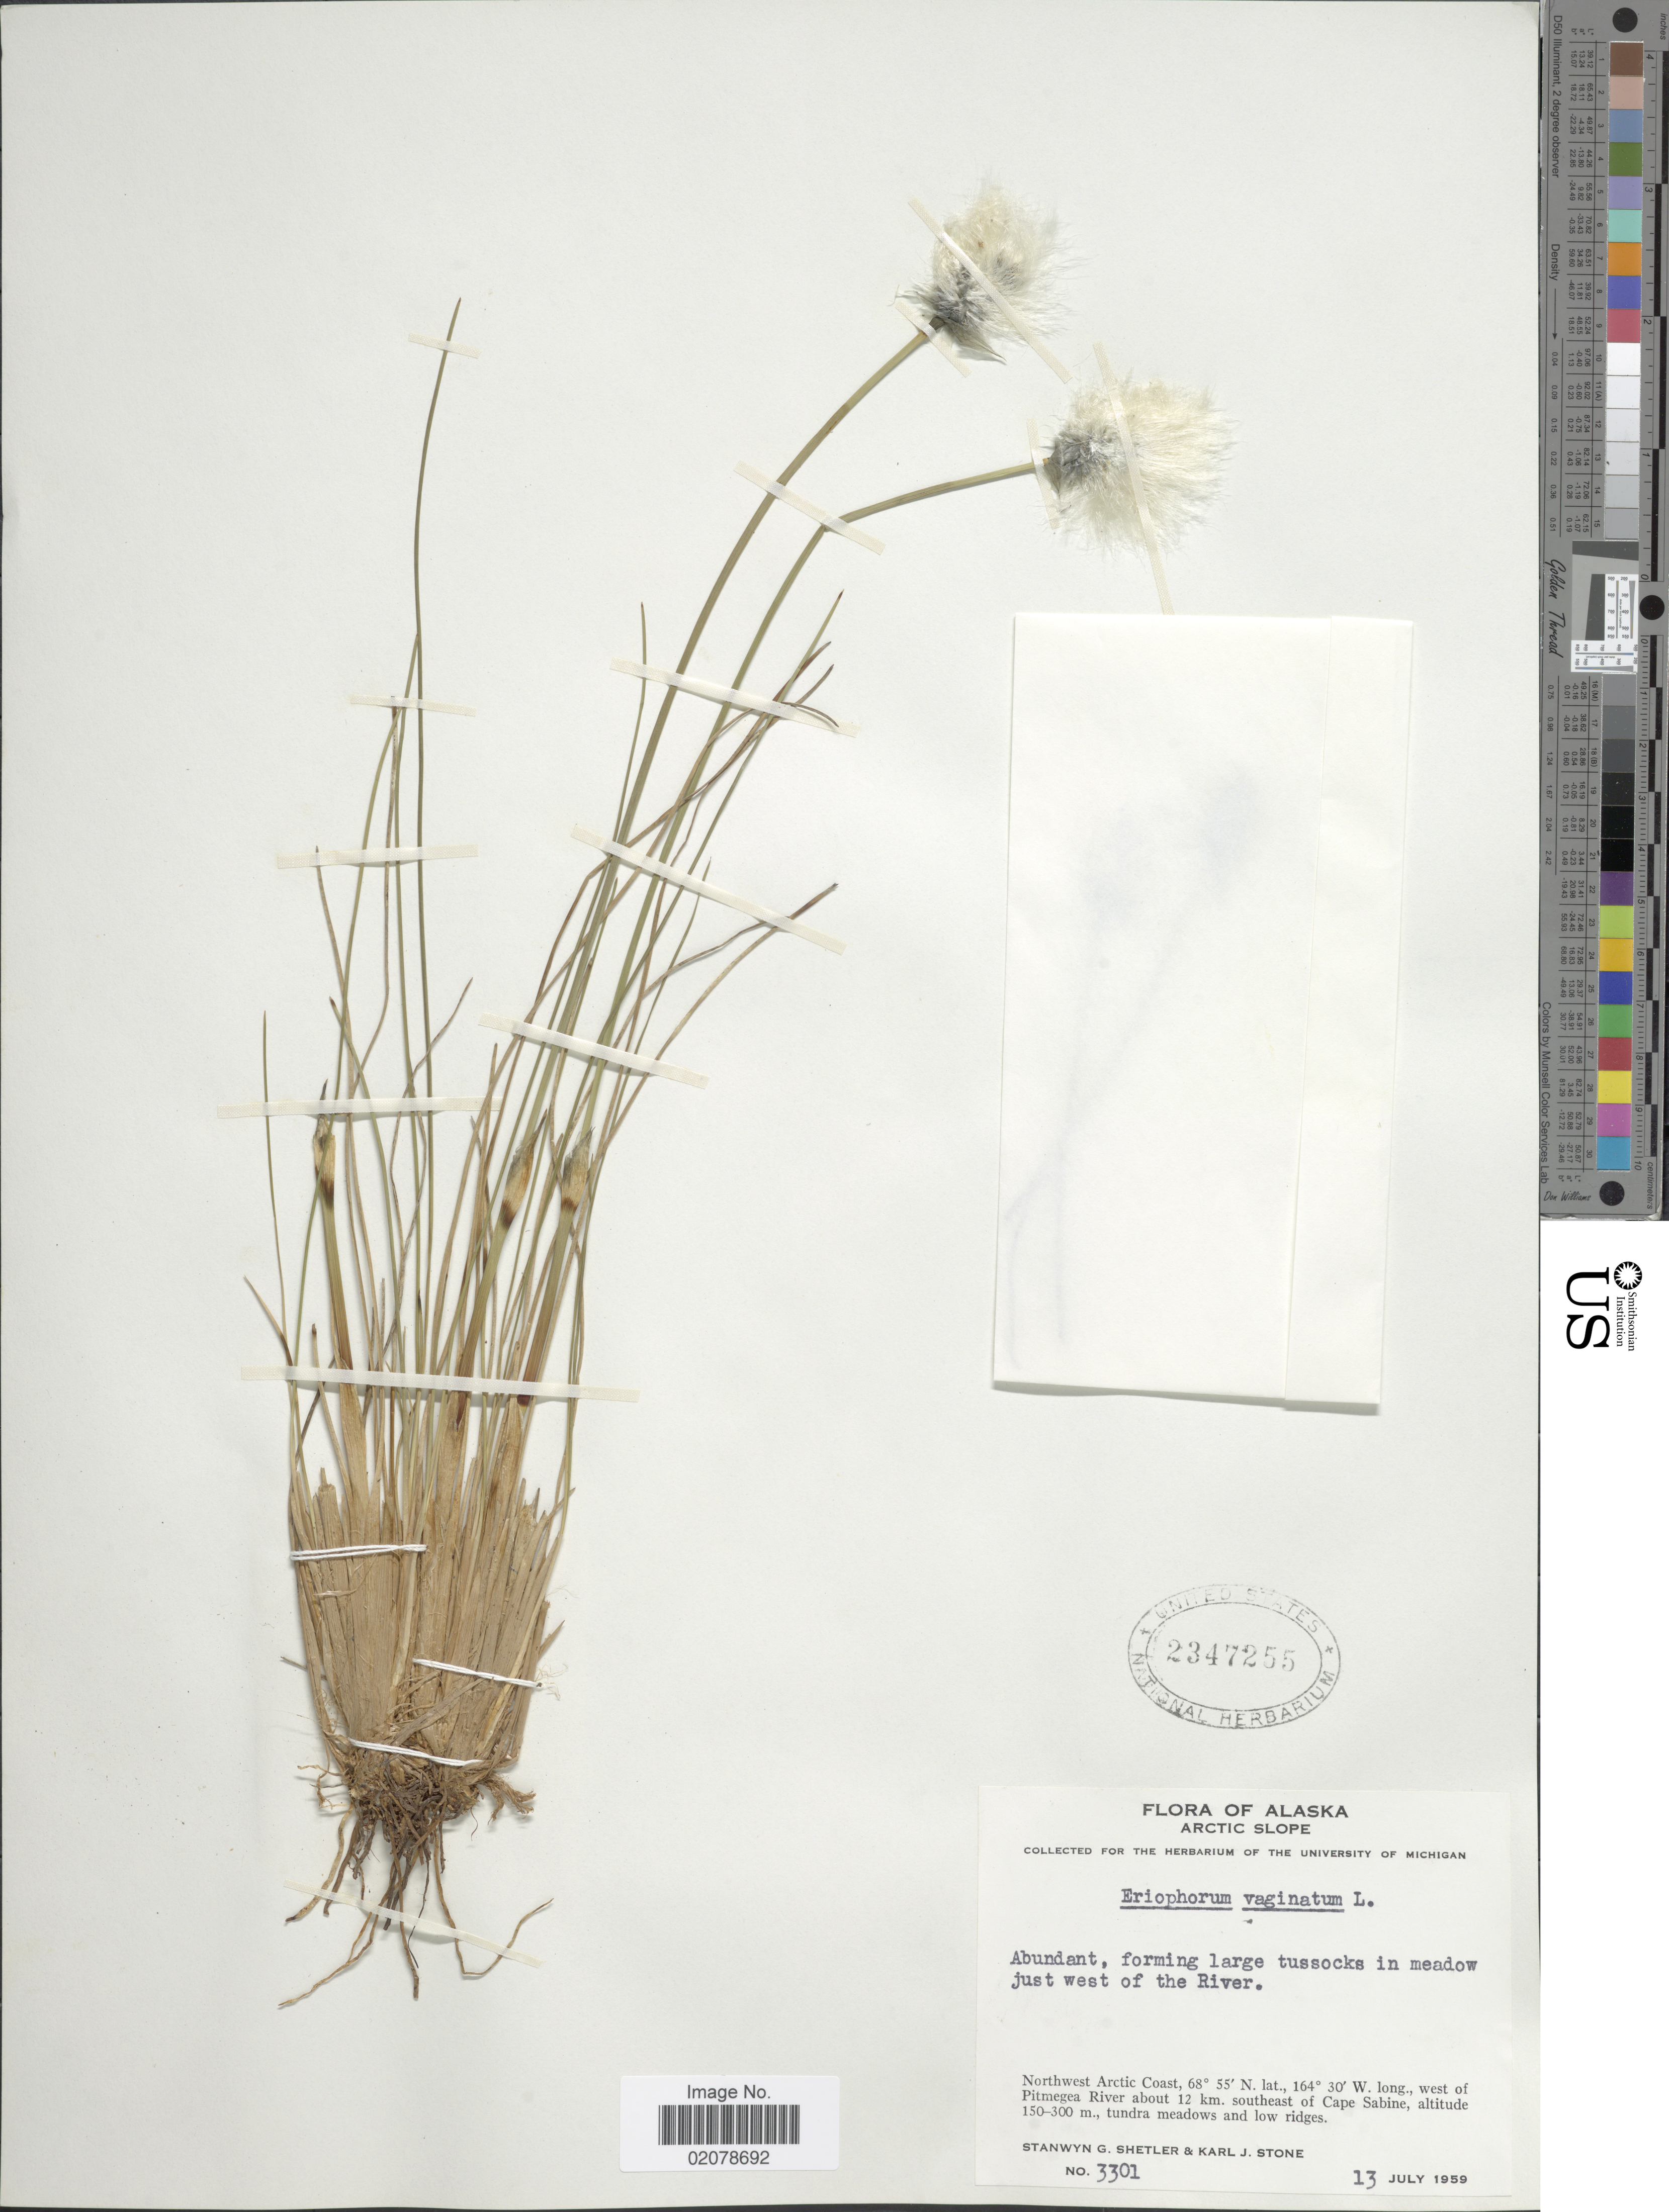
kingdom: Plantae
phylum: Tracheophyta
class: Liliopsida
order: Poales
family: Cyperaceae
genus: Eriophorum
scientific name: Eriophorum vaginatum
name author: L.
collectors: S. Shetler & K. J. Stone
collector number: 3301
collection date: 1959-07-13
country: United States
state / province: Alaska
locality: Arctic Slope. just west of the River. Northwest Arctic Coast, west of Pitmegea River about 12 km. southeast of Cape Sabine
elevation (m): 150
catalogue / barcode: US 2347255